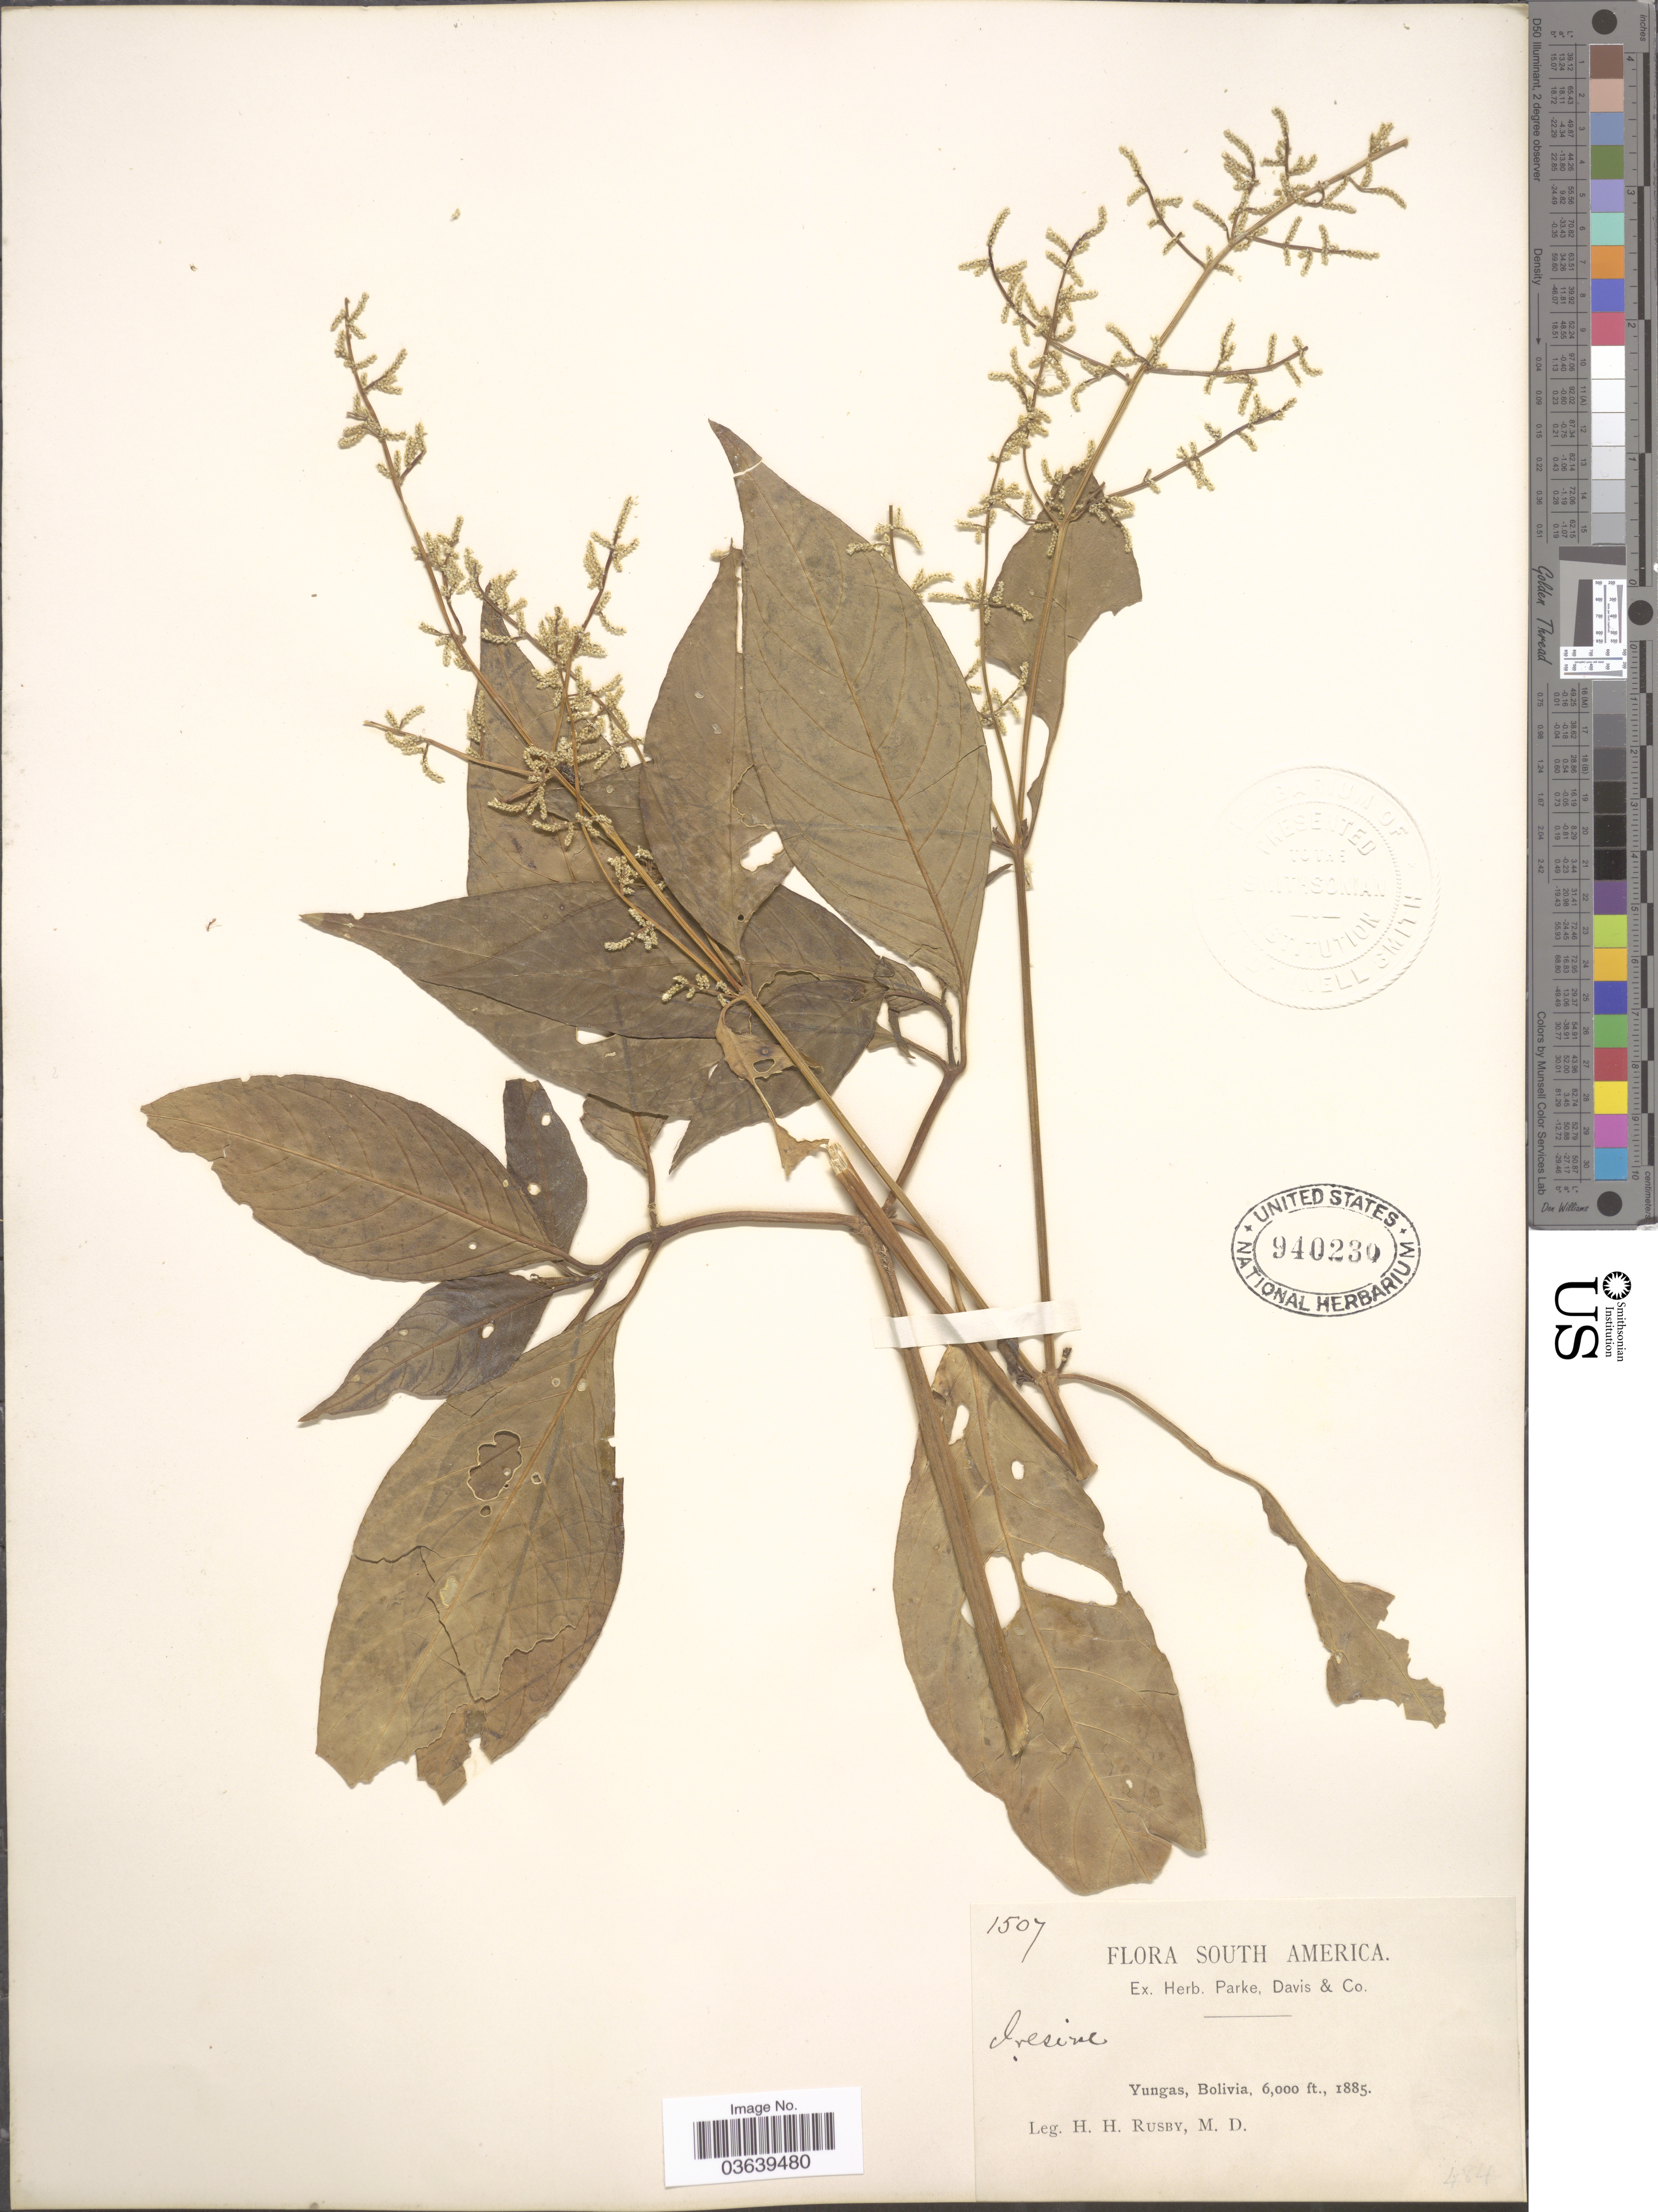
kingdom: Plantae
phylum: Tracheophyta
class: Magnoliopsida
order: Caryophyllales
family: Amaranthaceae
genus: Iresine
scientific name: Iresine celosia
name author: L.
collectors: H. H. Rusby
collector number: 1507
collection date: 1885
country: Bolivia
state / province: La Paz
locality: Yungas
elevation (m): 1829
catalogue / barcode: US 940230